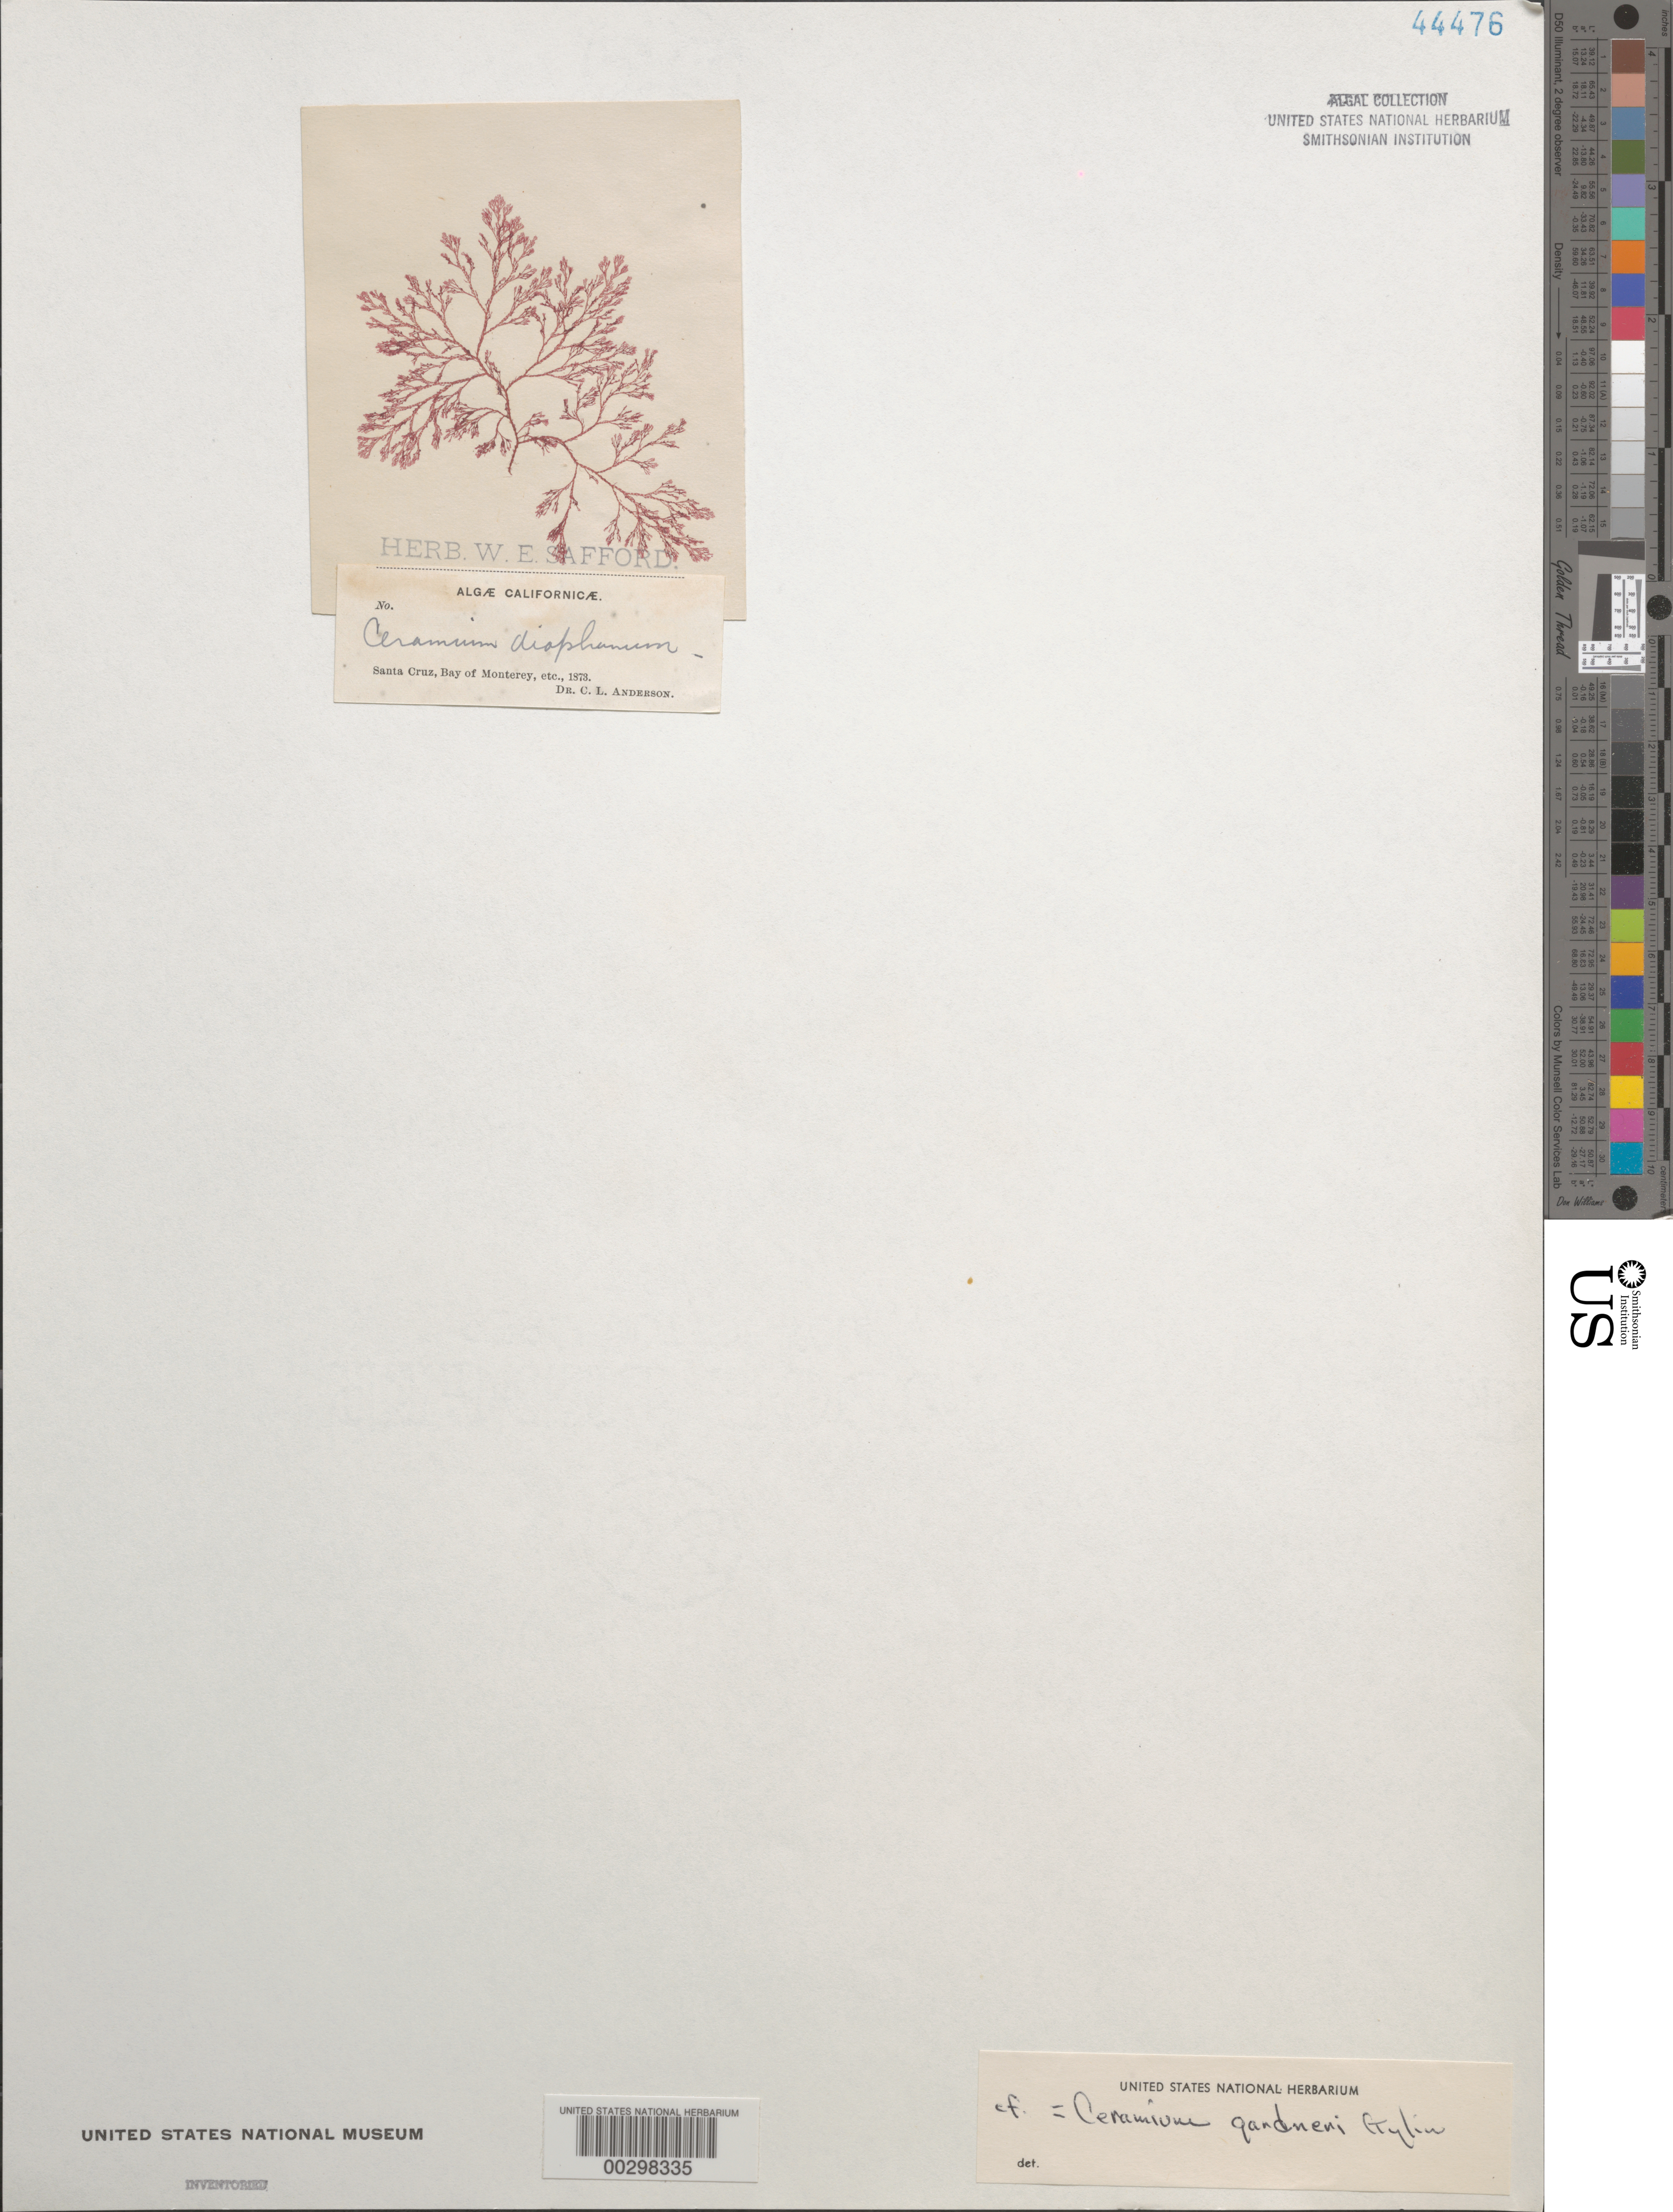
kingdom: Plantae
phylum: Rhodophyta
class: Florideophyceae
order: Ceramiales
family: Ceramiaceae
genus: Ceramium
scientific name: Ceramium gardneri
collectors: C. L. Anderson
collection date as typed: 1873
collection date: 1873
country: United States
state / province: California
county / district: Santa Cruz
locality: Santa Cruz, Monterey Bay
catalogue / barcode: US 44476